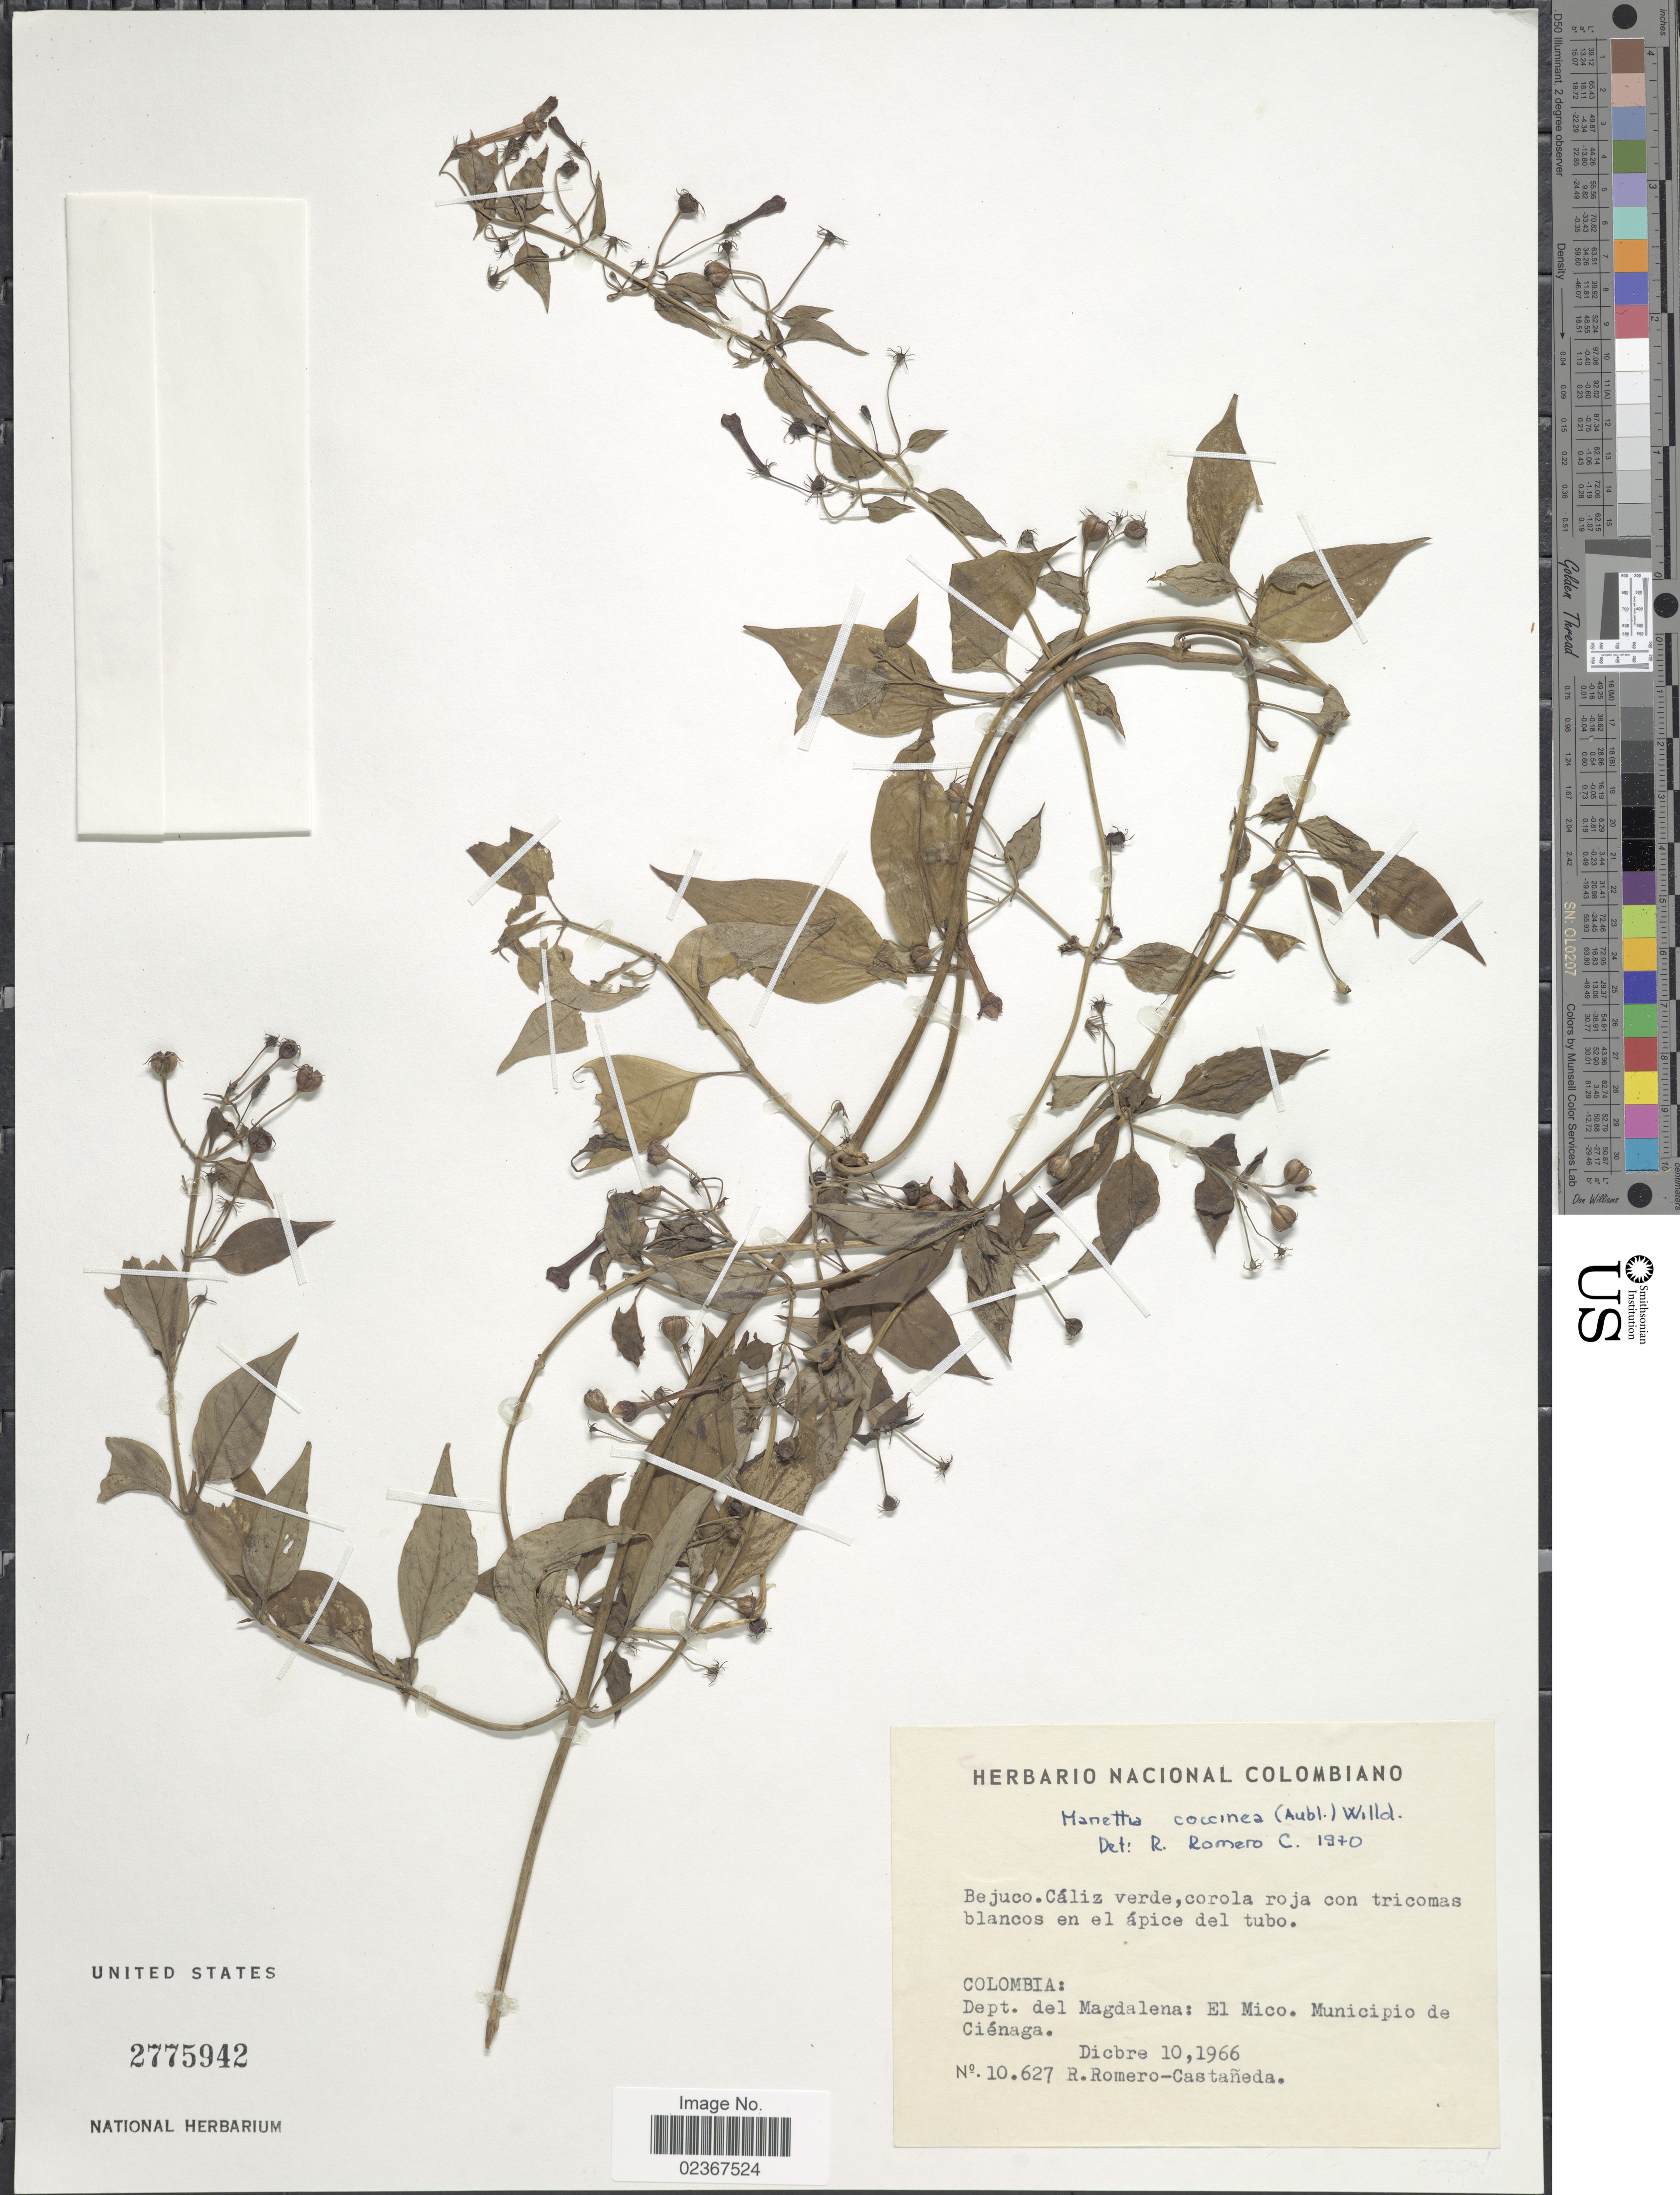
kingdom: Plantae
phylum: Tracheophyta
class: Magnoliopsida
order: Gentianales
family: Rubiaceae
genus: Manettia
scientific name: Manettia reclinata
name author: L.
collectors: R. Romero Castañeda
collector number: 10627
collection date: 1966-12-10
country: Colombia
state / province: Magdalena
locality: El Mico. Municipio de Cienaga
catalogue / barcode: US 2775942